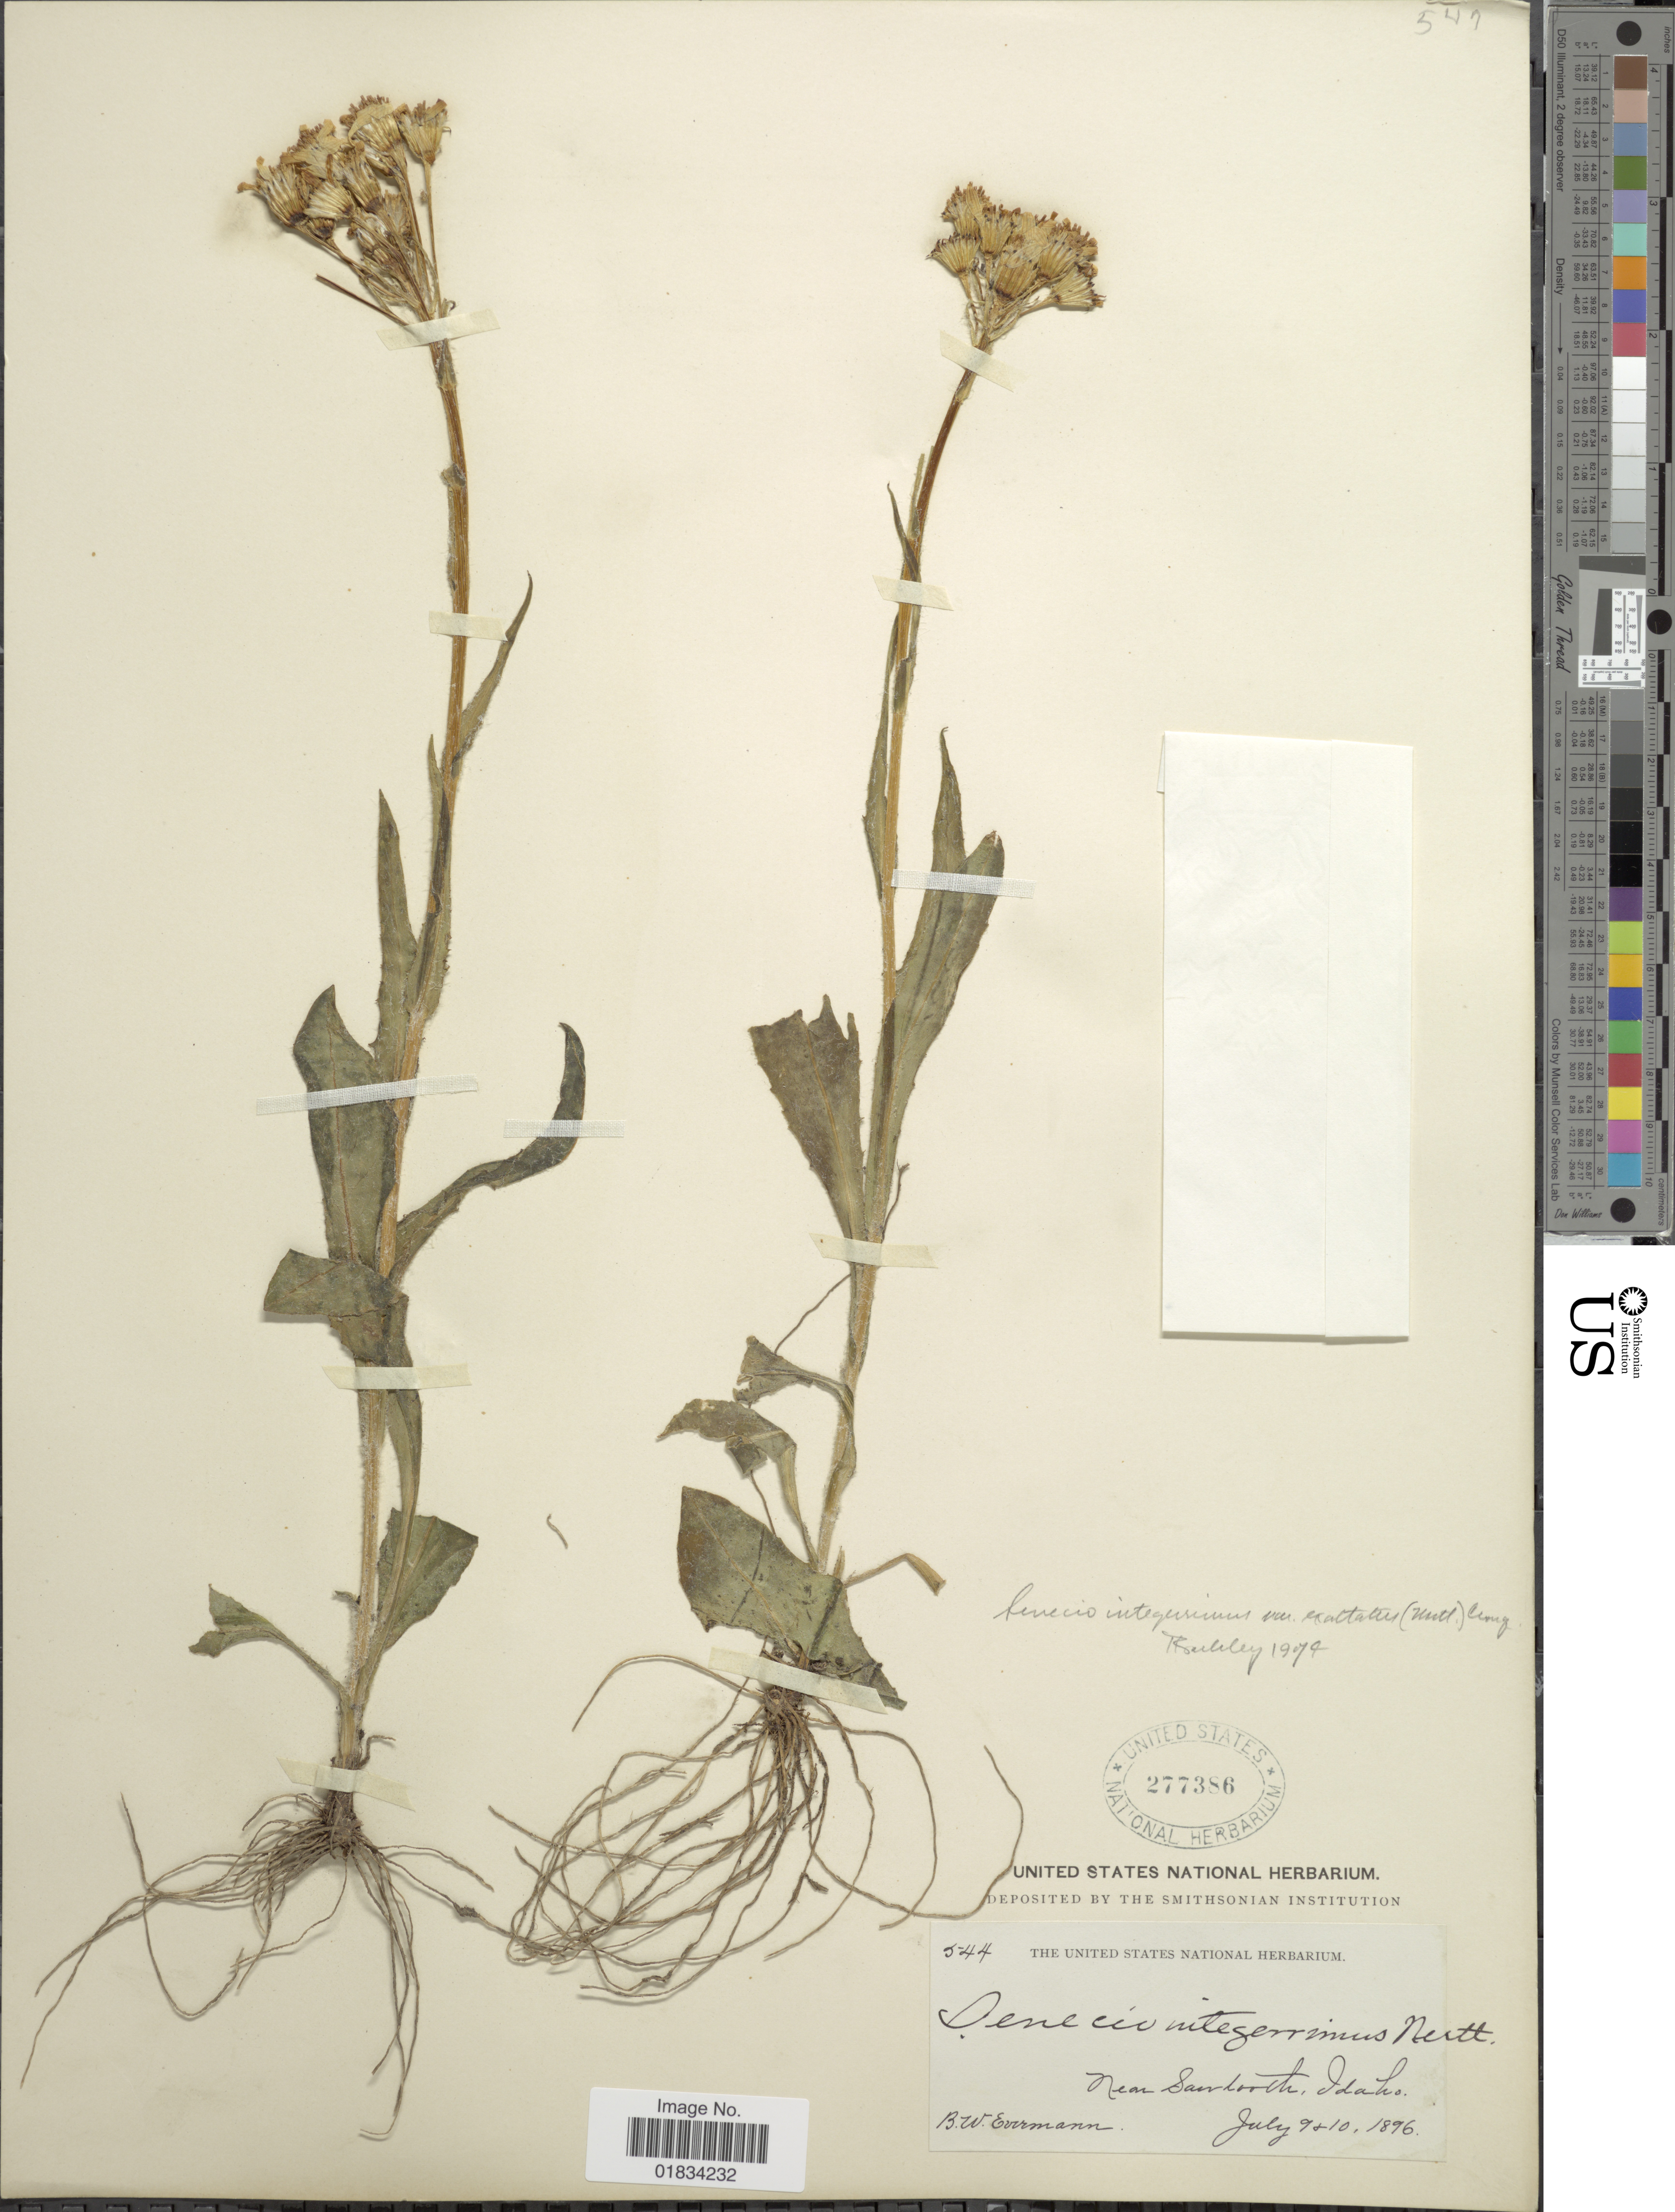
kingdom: Plantae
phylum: Tracheophyta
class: Magnoliopsida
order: Asterales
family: Asteraceae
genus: Senecio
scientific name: Senecio integerrimus var. exaltatus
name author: (Nutt.) Cronq.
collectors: B. W. Evermann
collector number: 544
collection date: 1896-07-09/1896-07-10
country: United States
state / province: Idaho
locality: Near Sartooch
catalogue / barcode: US 277386